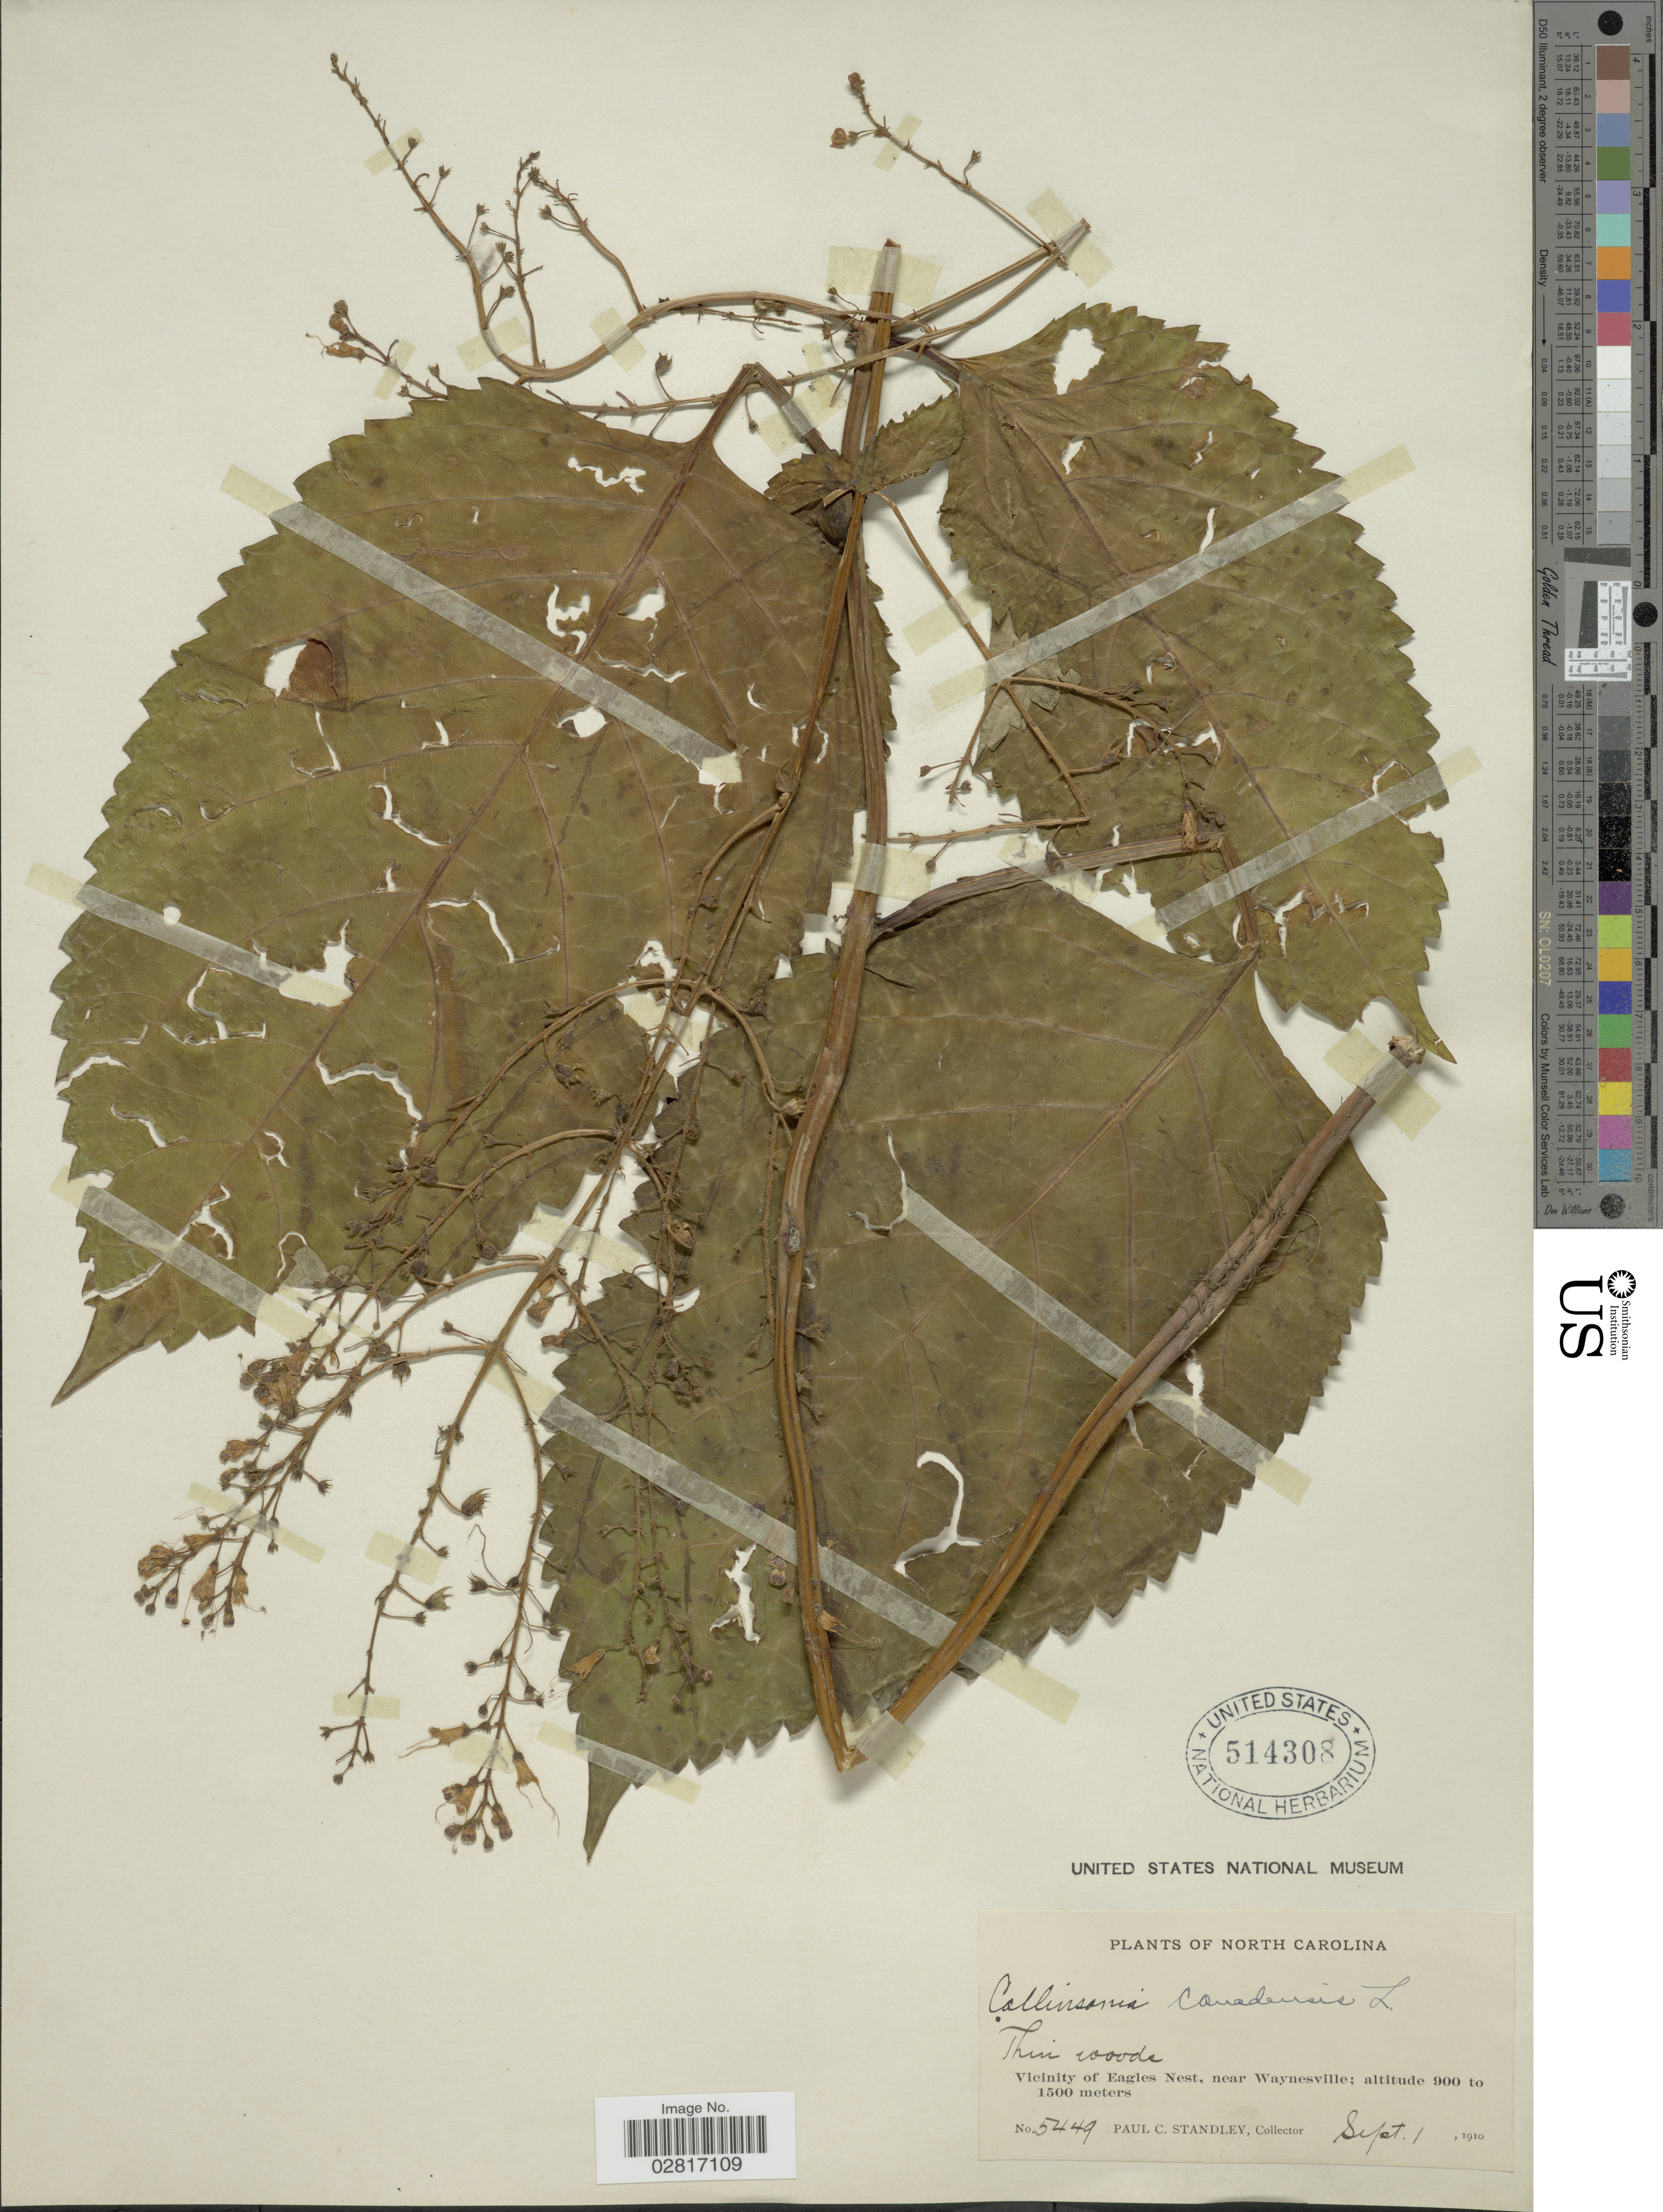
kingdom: Plantae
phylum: Tracheophyta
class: Magnoliopsida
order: Lamiales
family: Lamiaceae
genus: Collinsonia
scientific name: Collinsonia canadensis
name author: L.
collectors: P. C. Standley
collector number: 5449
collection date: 1910-09-01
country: United States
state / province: North Carolina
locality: Vicinity of Eagles Nest, near Waynesville.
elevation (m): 900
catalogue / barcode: US 514308